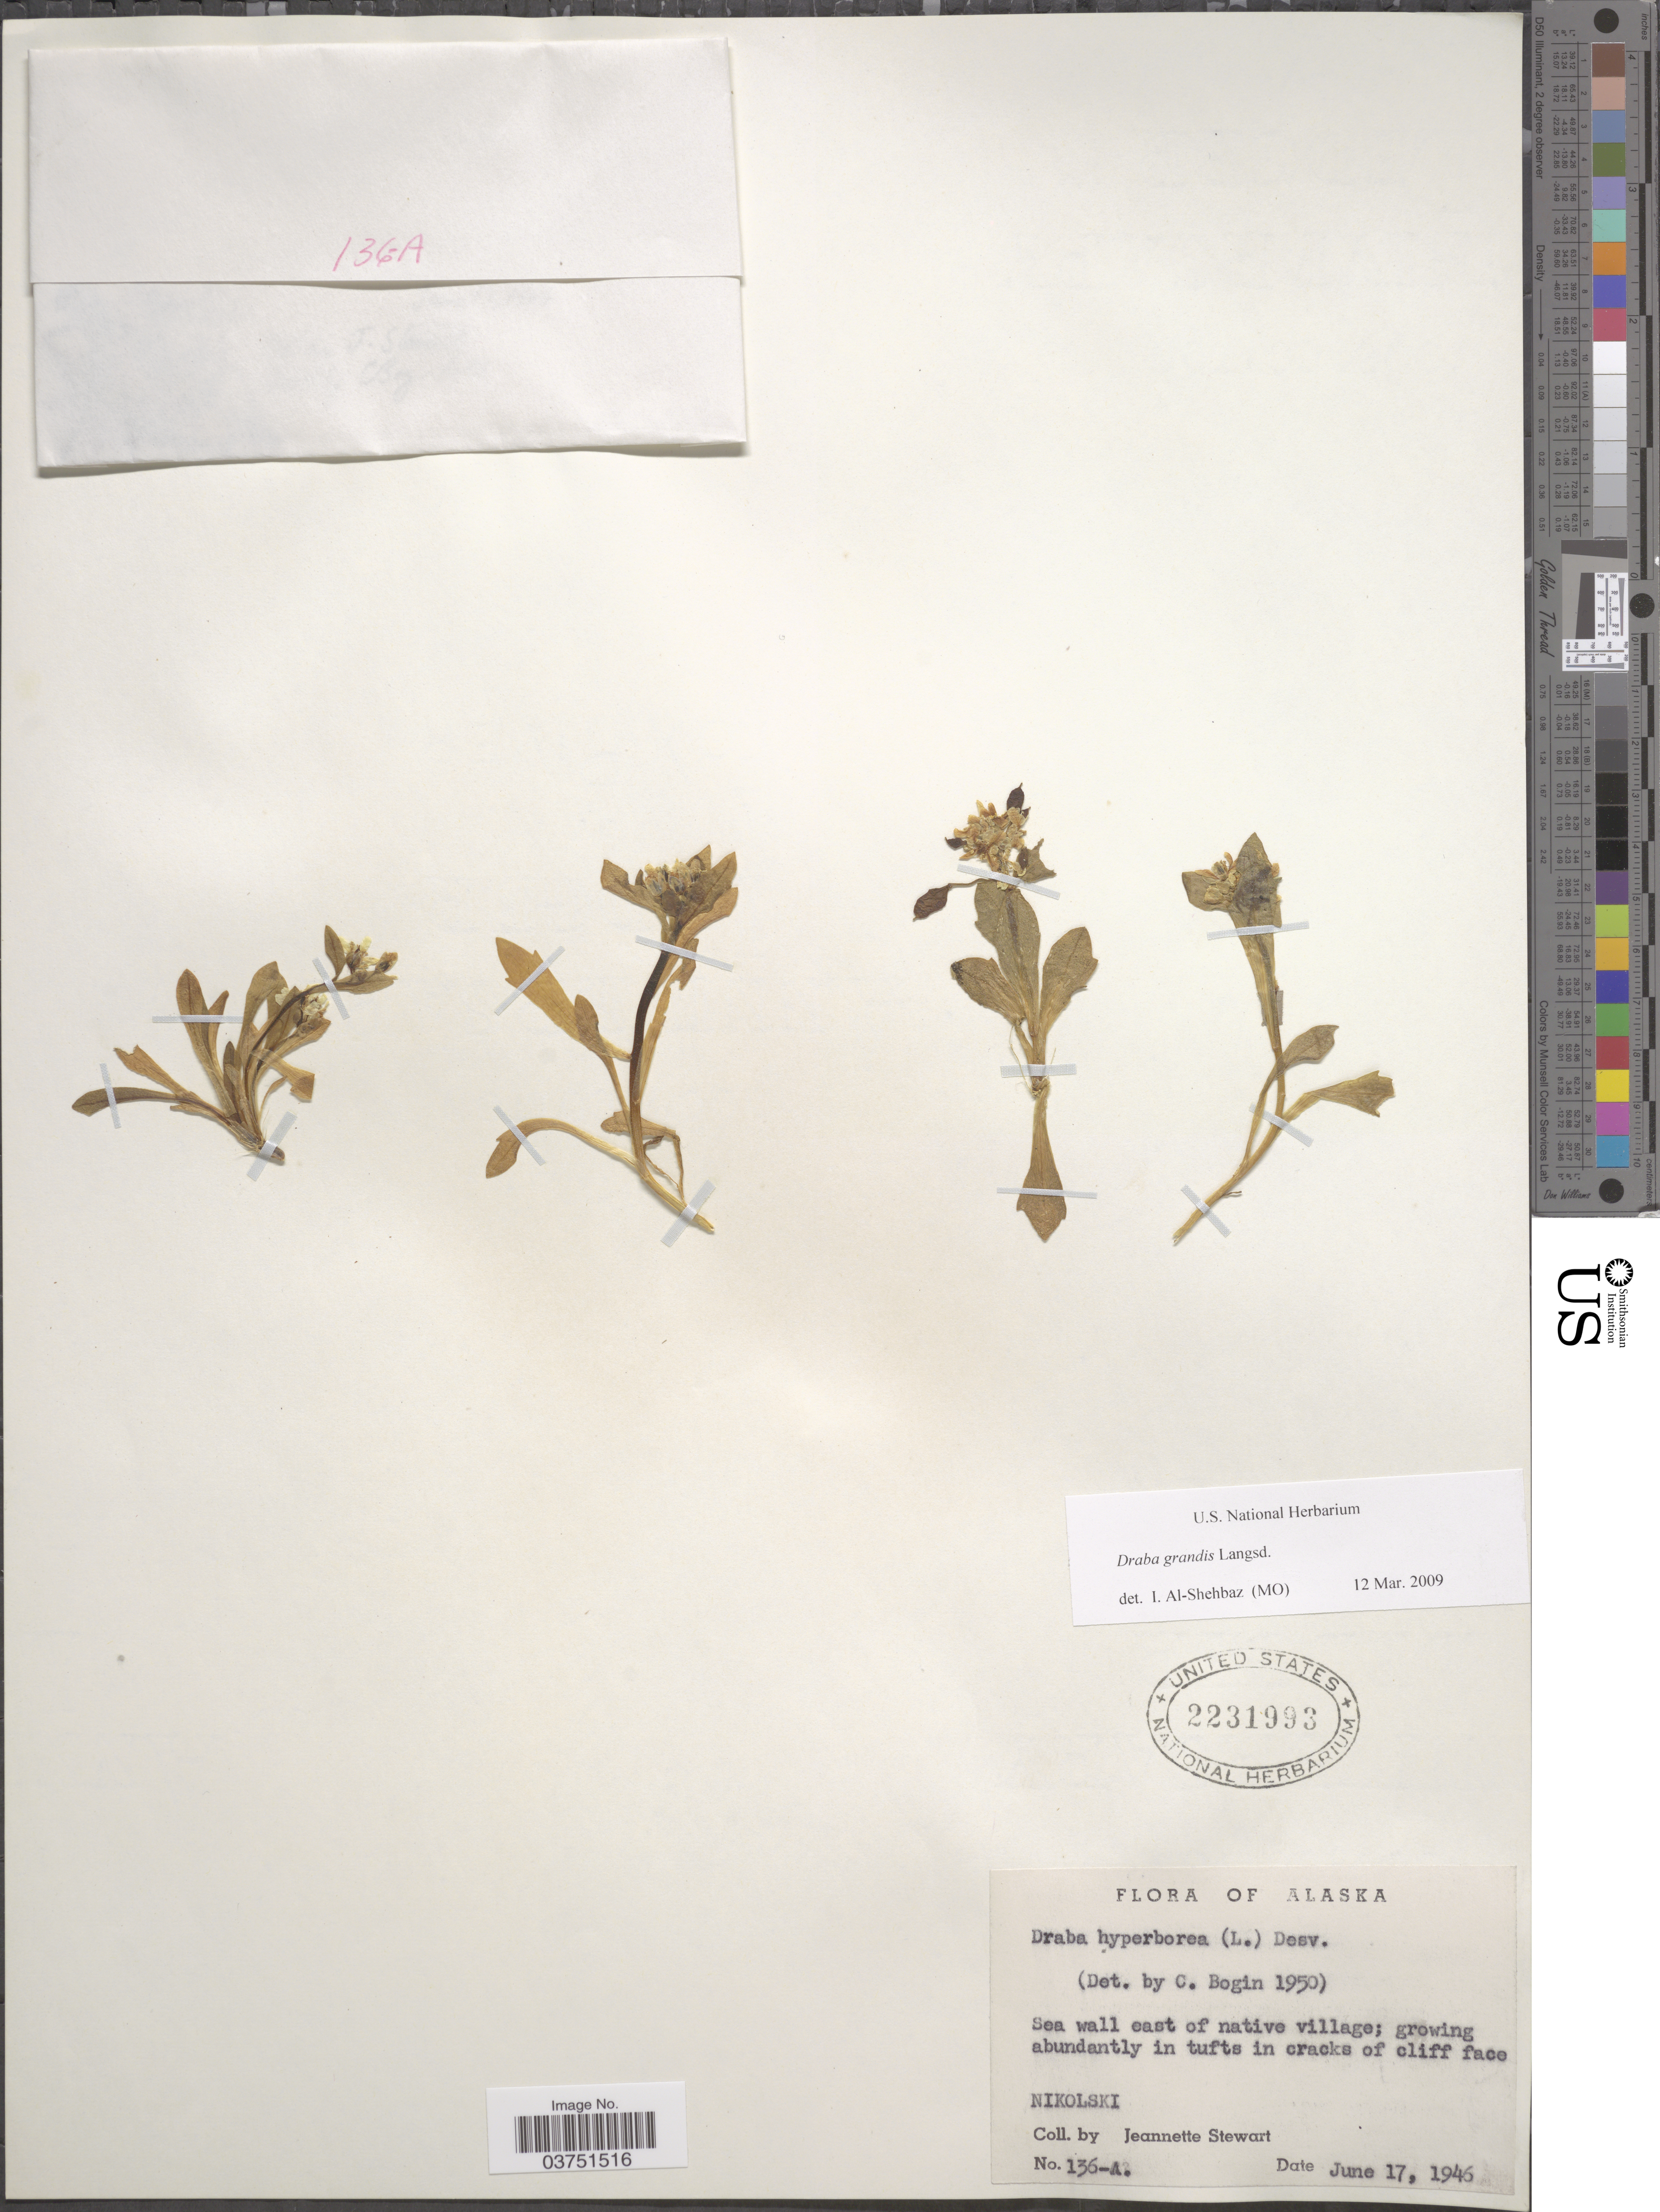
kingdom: Plantae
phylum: Tracheophyta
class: Magnoliopsida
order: Brassicales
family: Brassicaceae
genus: Draba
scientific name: Draba grandis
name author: Langsd. ex DC.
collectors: J. Stewart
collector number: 136-A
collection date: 1946-06-17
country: United States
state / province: Alaska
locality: Nikolski.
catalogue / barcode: US 2231993